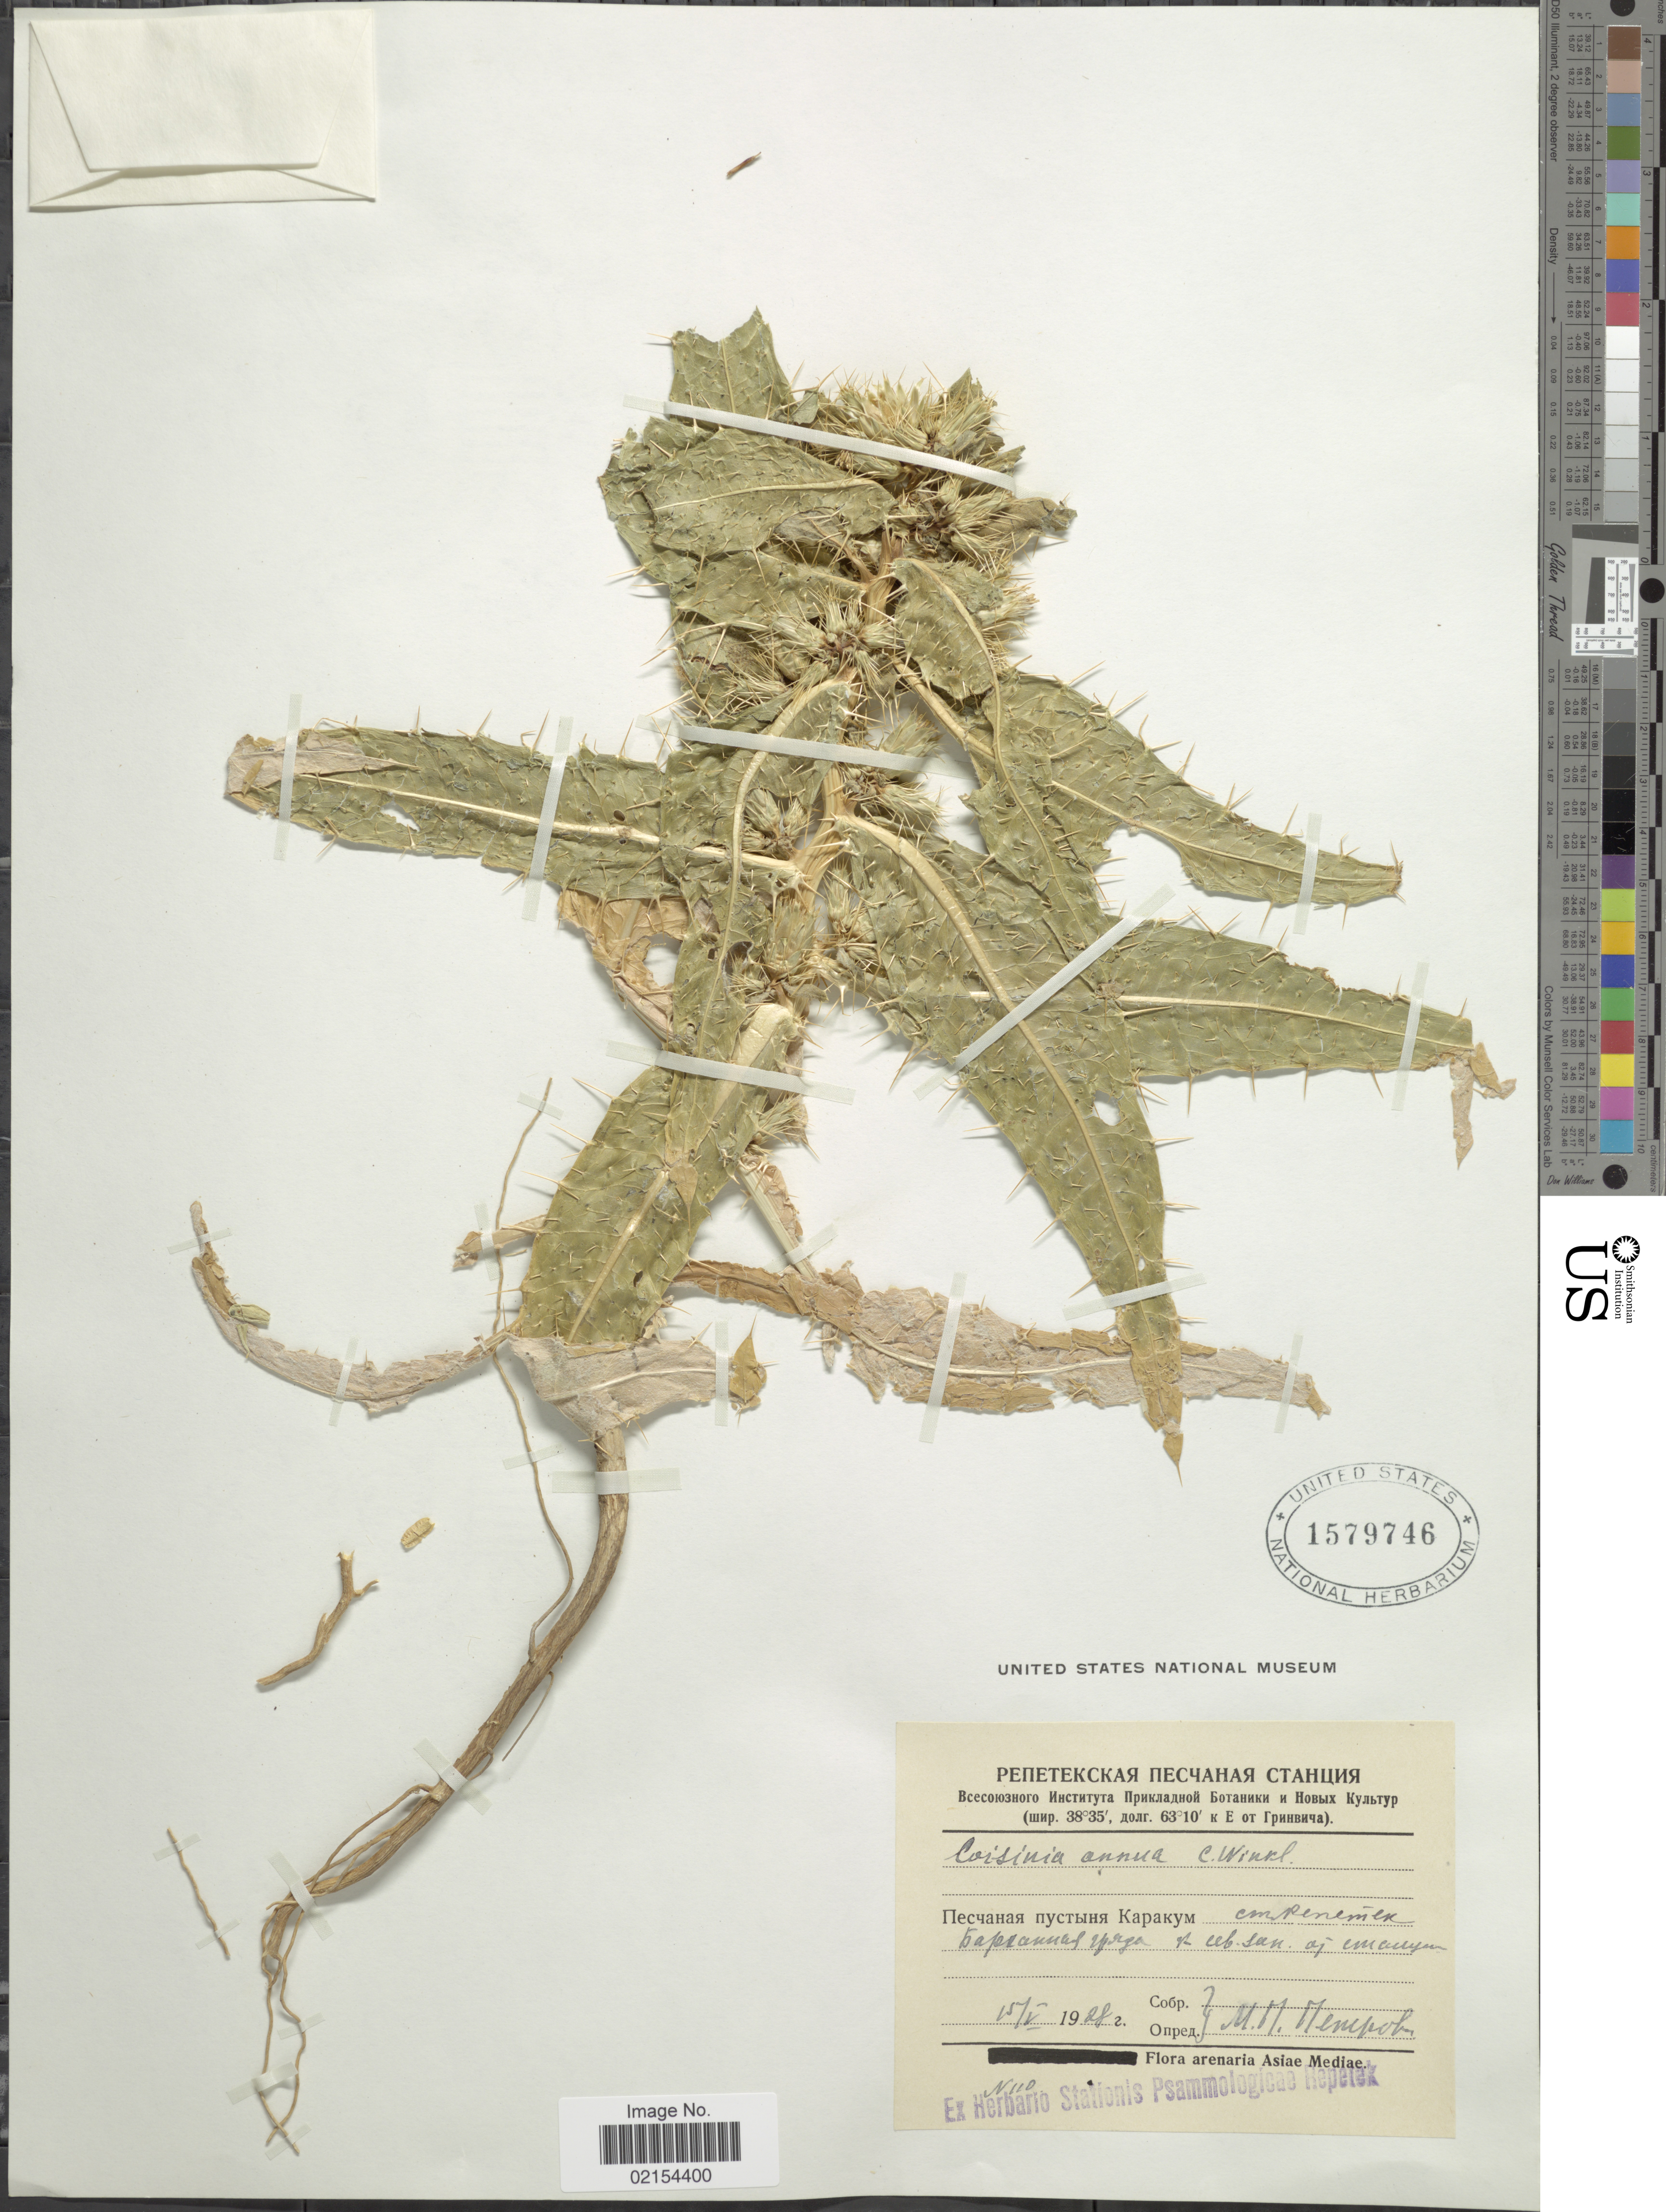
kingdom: Plantae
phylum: Tracheophyta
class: Magnoliopsida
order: Asterales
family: Asteraceae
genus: Cousinia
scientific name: Cousinia annua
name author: C. Winkl.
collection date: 1928-05-15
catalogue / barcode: US 1579746